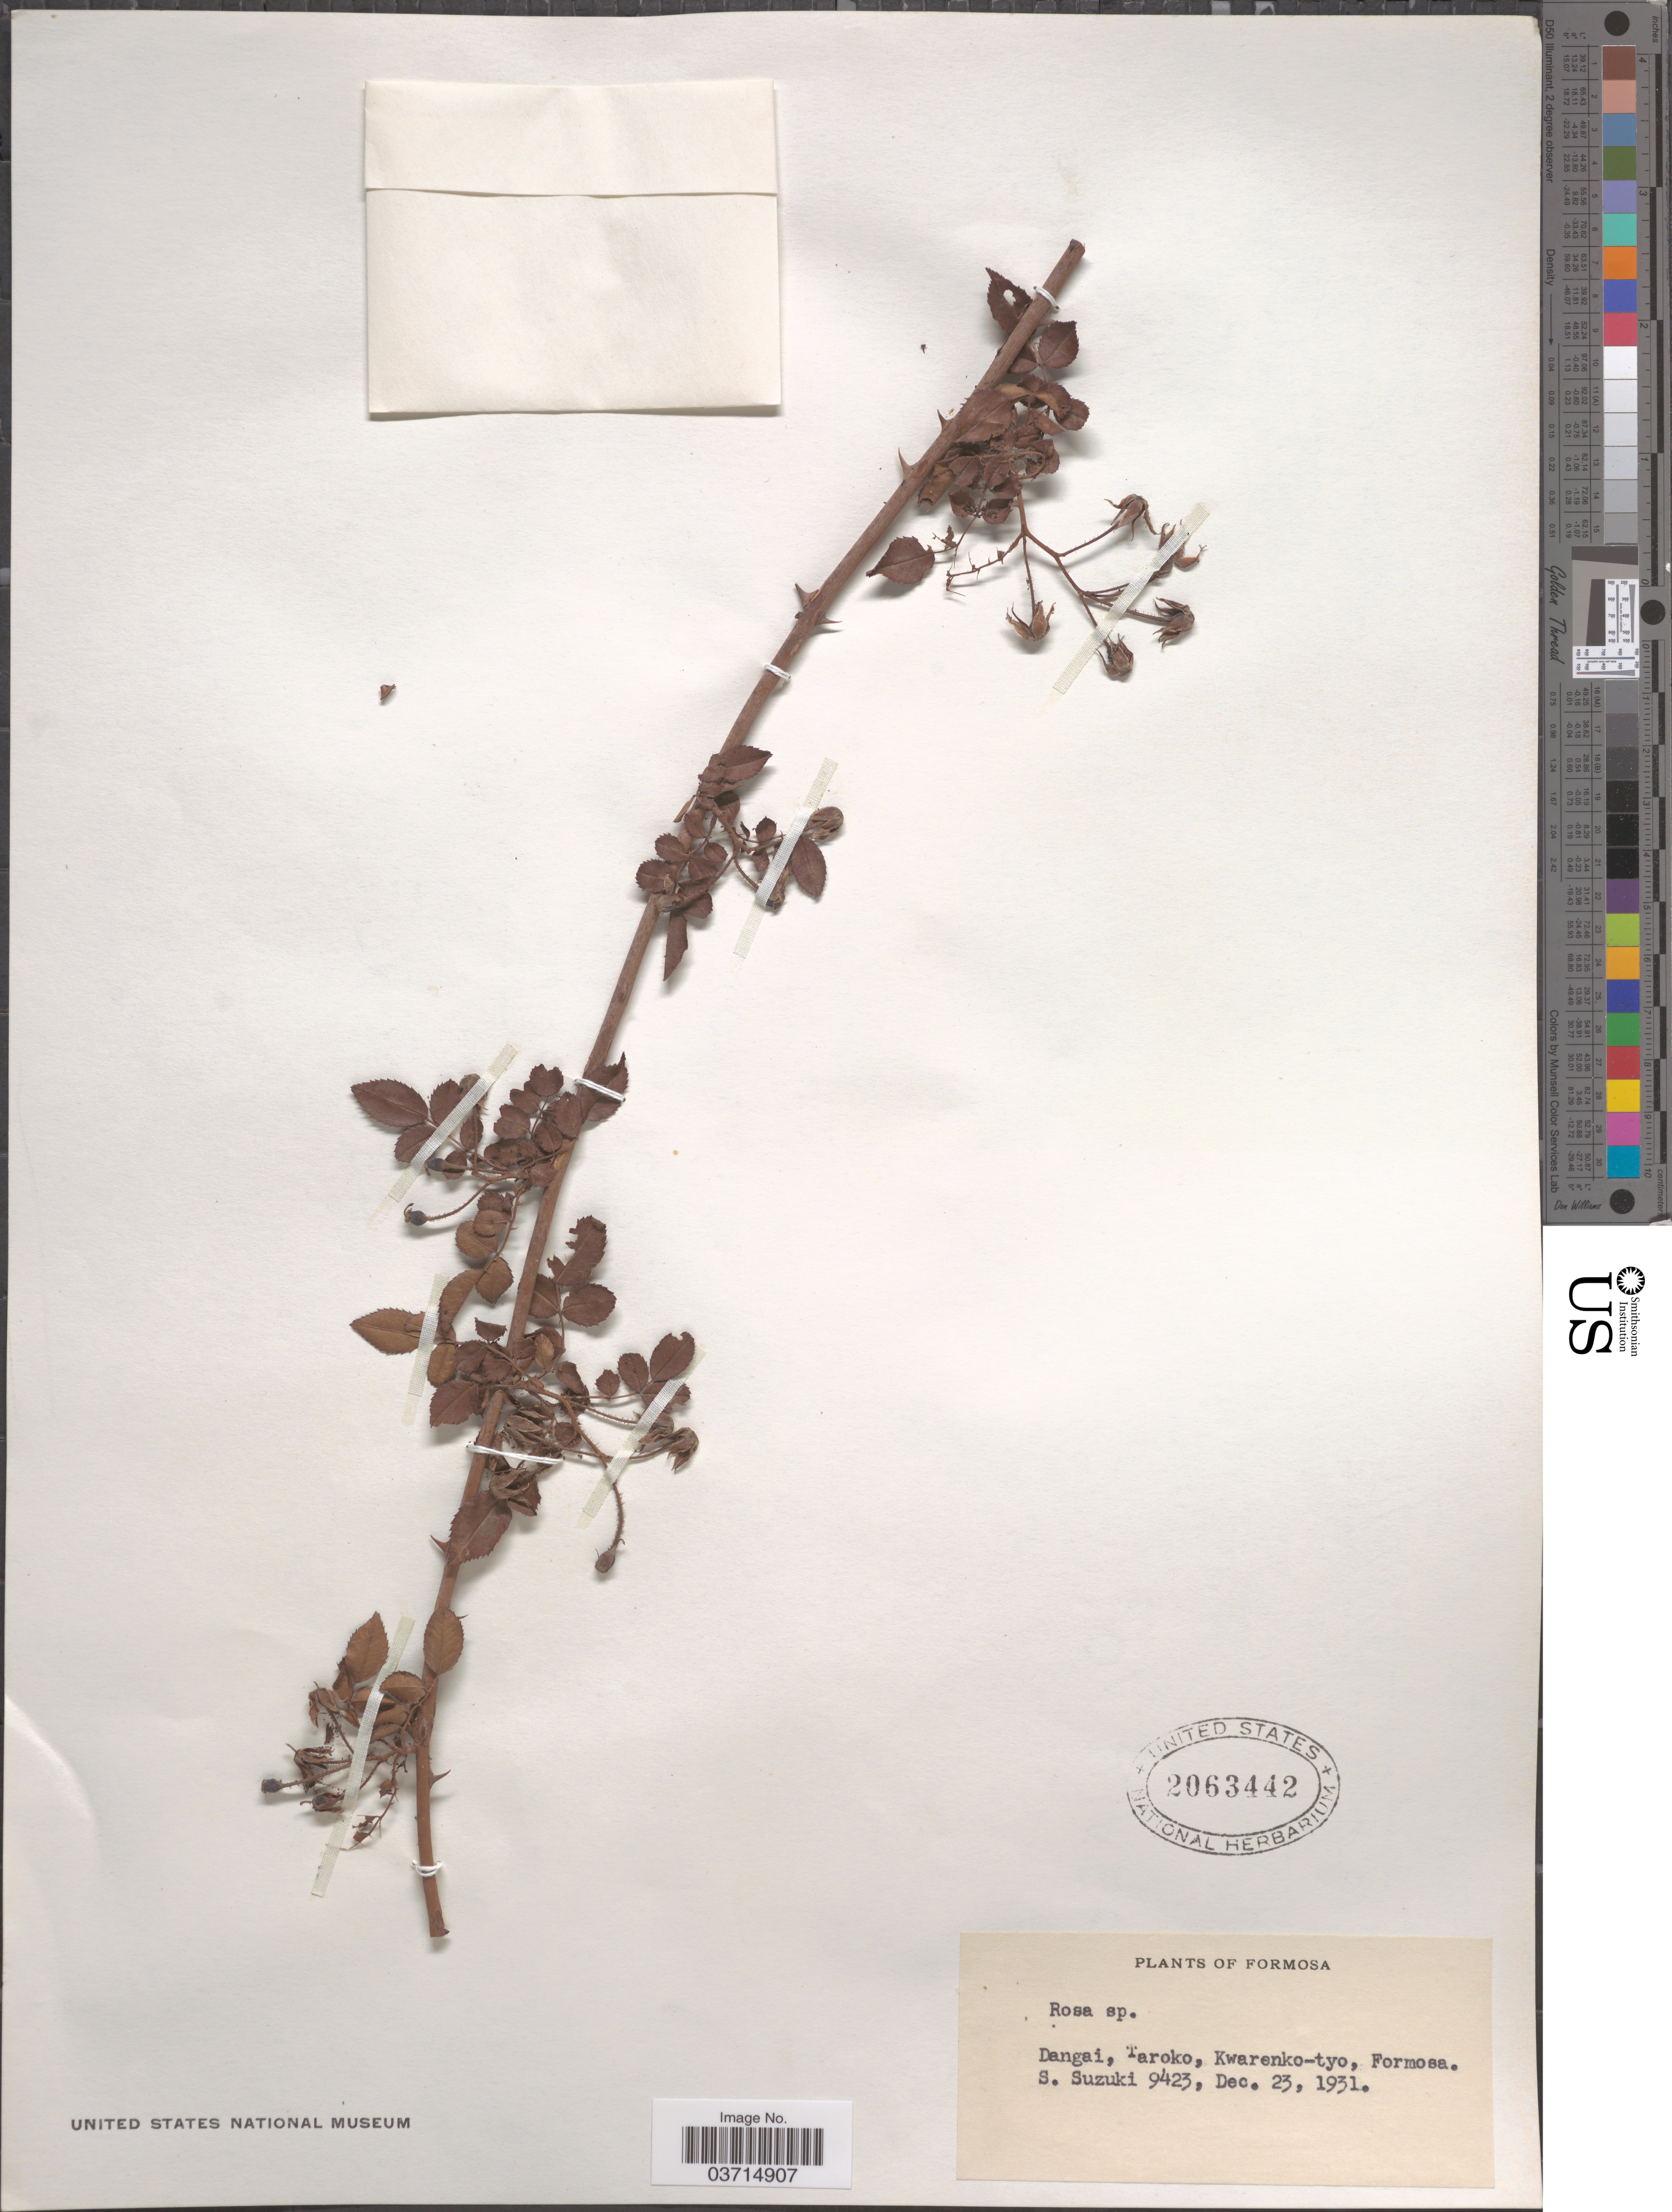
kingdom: Plantae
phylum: Tracheophyta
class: Magnoliopsida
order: Rosales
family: Rosaceae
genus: Rosa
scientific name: Rosa sp.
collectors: S. Suzuki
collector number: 9423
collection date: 1931-12-23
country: Taiwan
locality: Formosa. Dangai, Taroko, Kwarenko-tyo.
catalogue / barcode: US 2063442